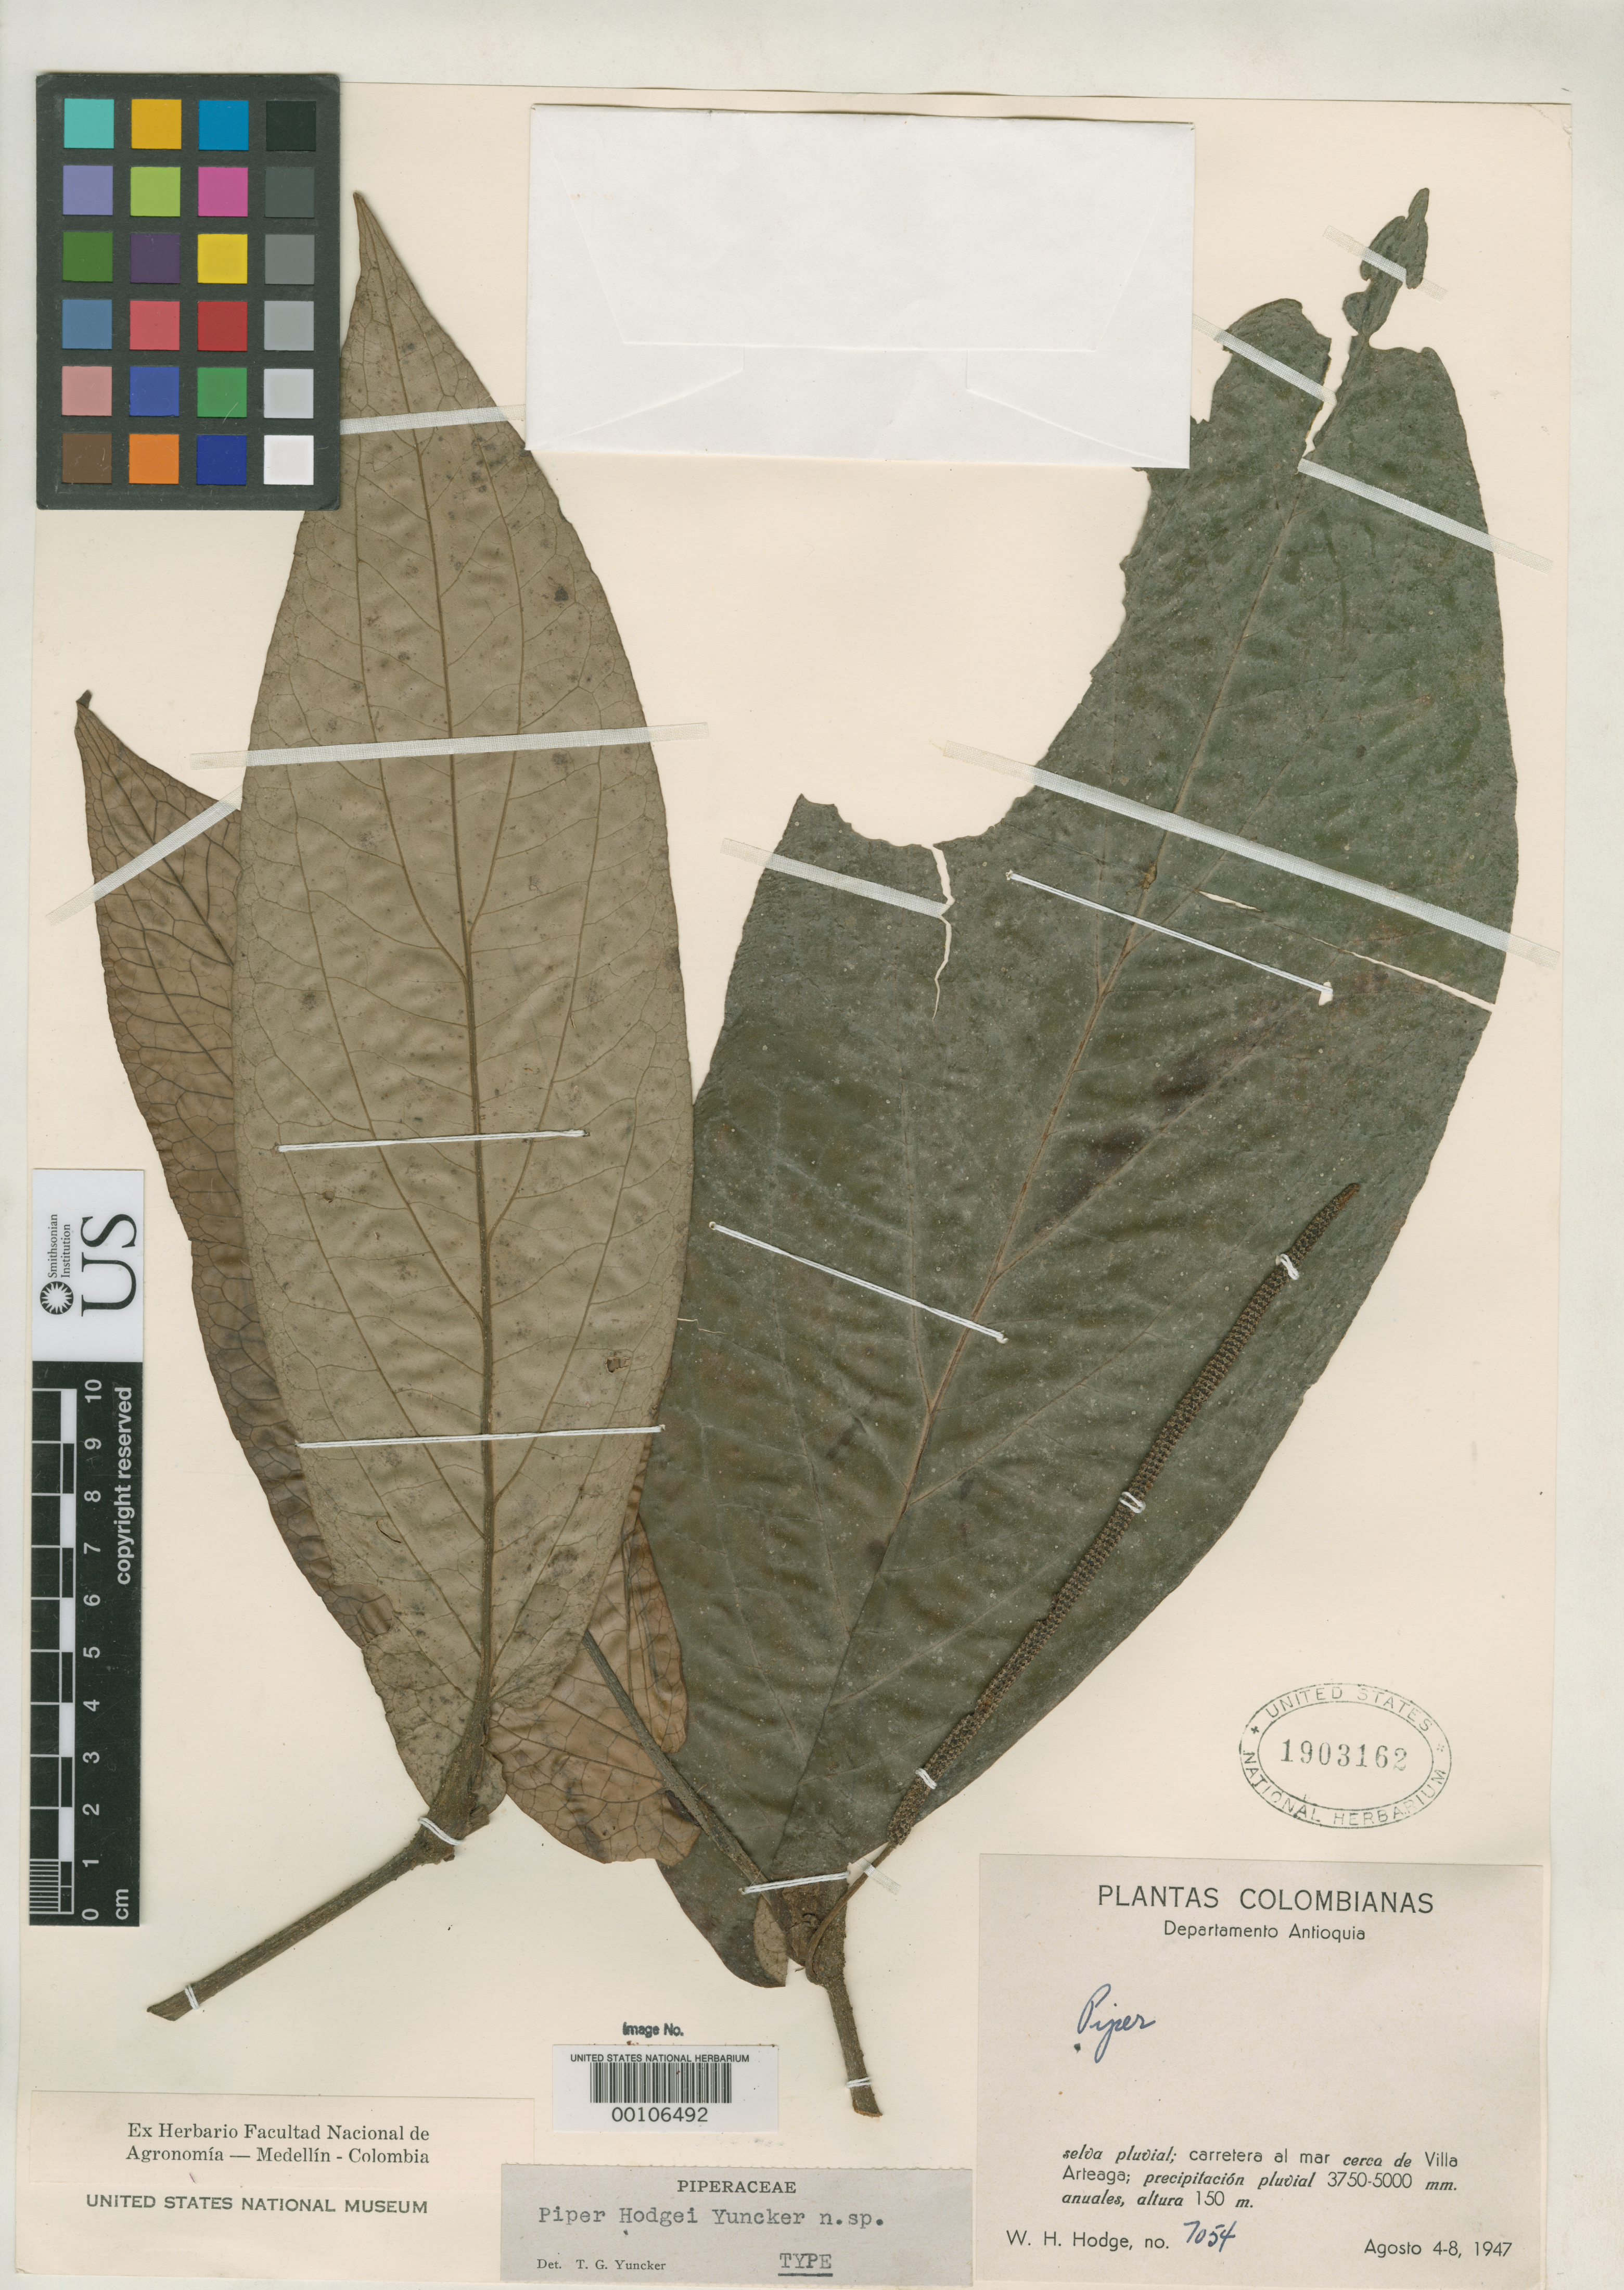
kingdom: Plantae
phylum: Tracheophyta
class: Magnoliopsida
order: Piperales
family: Piperaceae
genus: Piper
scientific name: Piper hodgei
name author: Yunck. in Trel. & Yunck.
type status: Holotype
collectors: W. Hodge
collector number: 7054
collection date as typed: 04 Aug 1947 to 08 Aug 1947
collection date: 1947-08-04/1947-08-08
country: Colombia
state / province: Antioquia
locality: Near Villa Arteaga.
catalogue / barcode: US 1903162